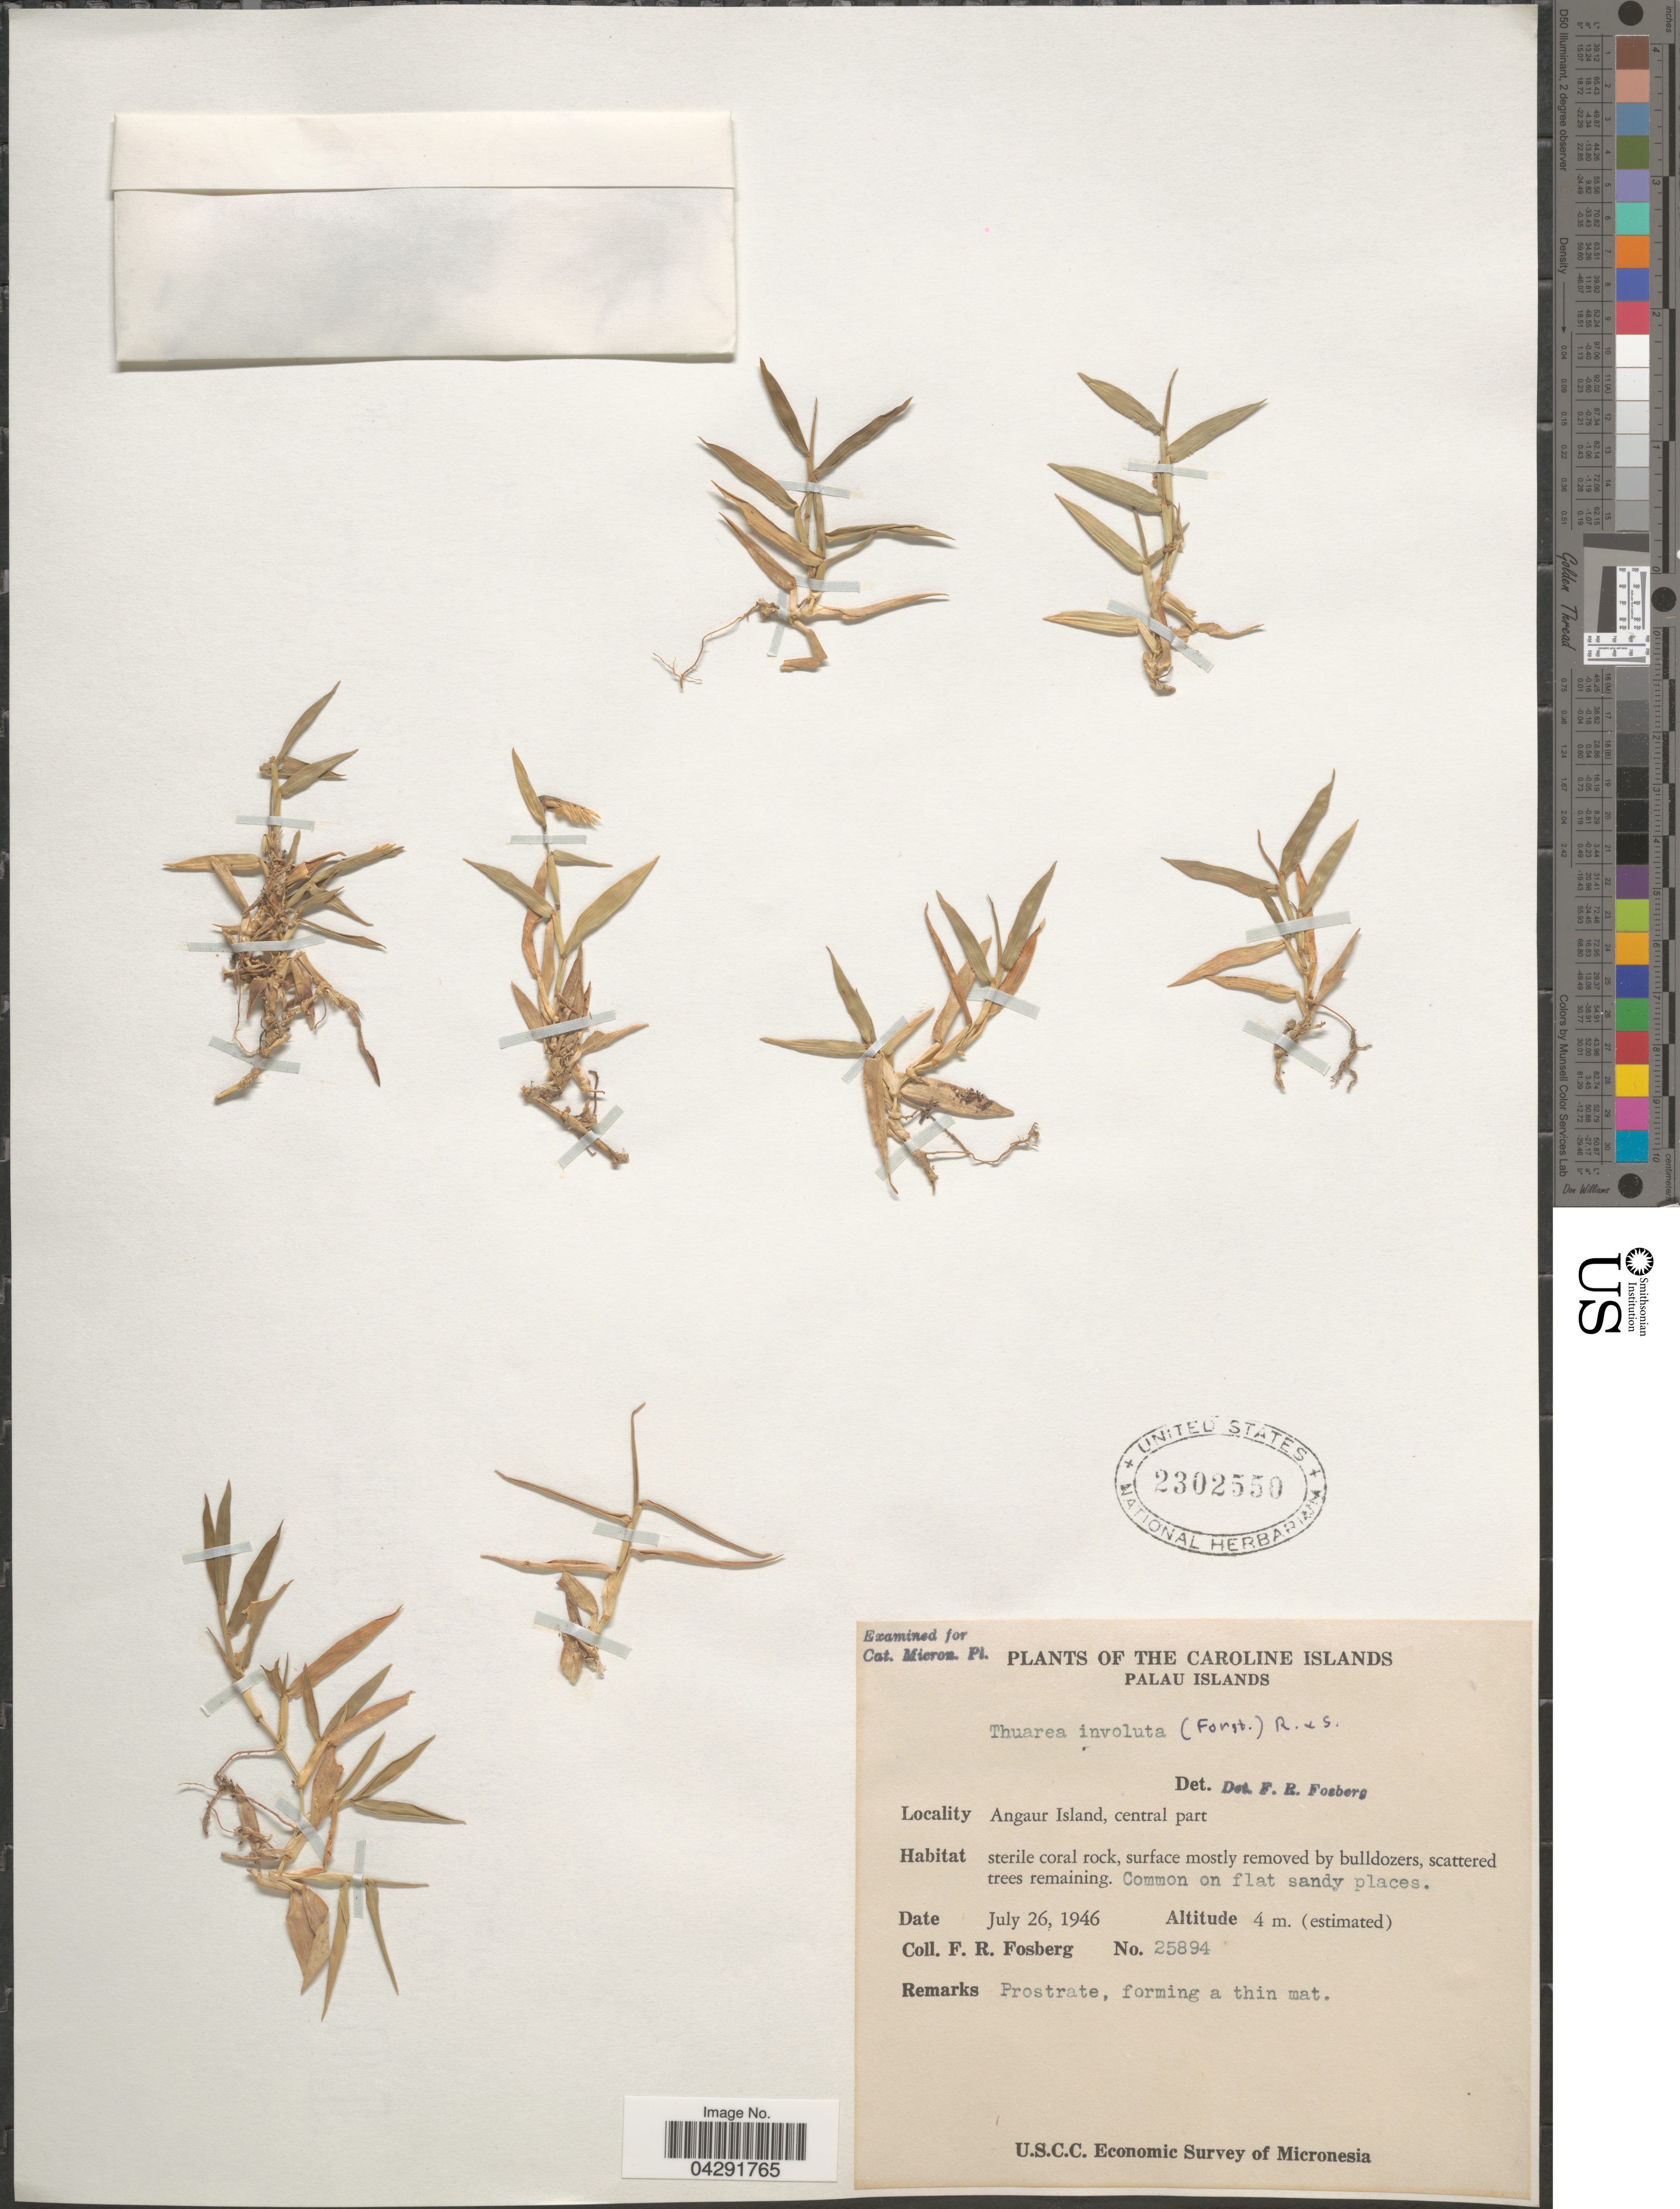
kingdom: Plantae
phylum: Tracheophyta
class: Liliopsida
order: Poales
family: Poaceae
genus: Thuarea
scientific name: Thuarea involuta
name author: (G. Forst.) R. Br. ex Sm.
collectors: F. R. Fosberg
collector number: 25894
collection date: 1946-07-26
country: Palau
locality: Caroline Islands. Palau Islands. Angaur Island, central part. U.S.C.C. Economic Survey of Micronesia.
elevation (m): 4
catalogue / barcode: US 2302550